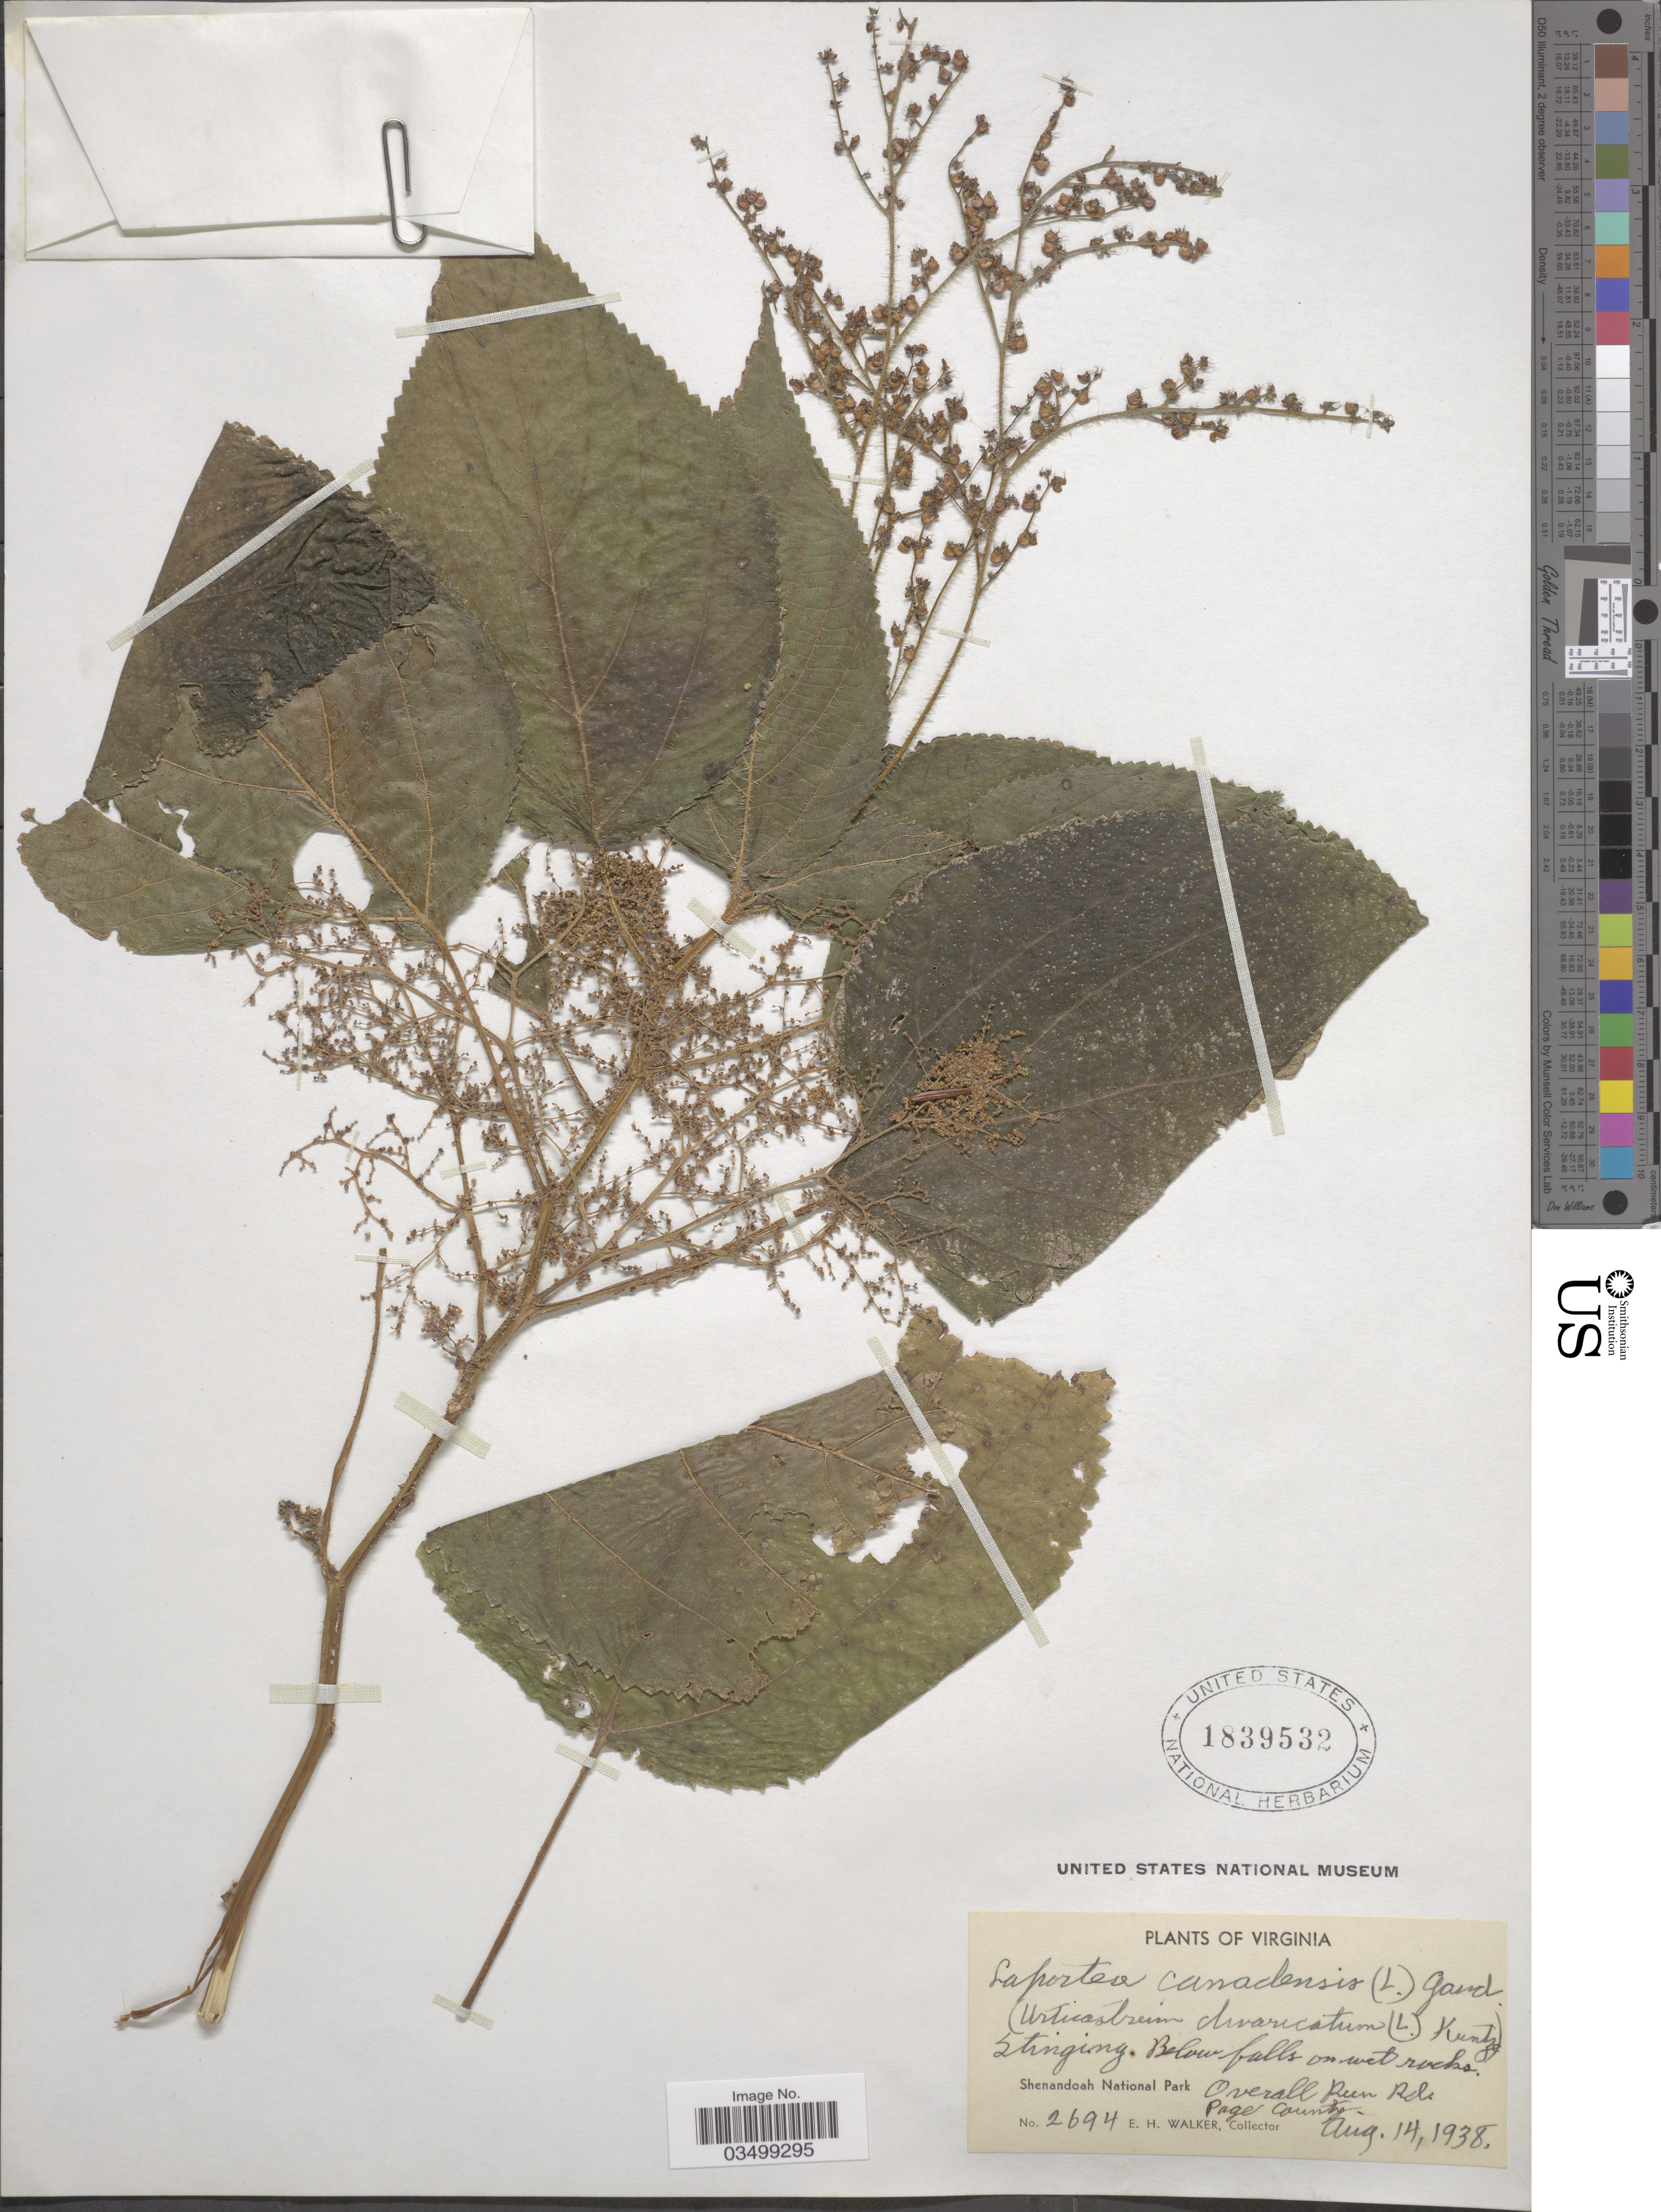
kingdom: Plantae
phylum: Tracheophyta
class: Magnoliopsida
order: Rosales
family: Urticaceae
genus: Laportea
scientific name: Laportea canadensis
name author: (L.) Wedd.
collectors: E. H. Walker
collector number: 2694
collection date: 1938-08-14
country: United States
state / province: Virginia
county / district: Page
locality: Below falls on wet rocks. Shenandoah National Park. Overall Run Rd. Page County.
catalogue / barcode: US 1839532